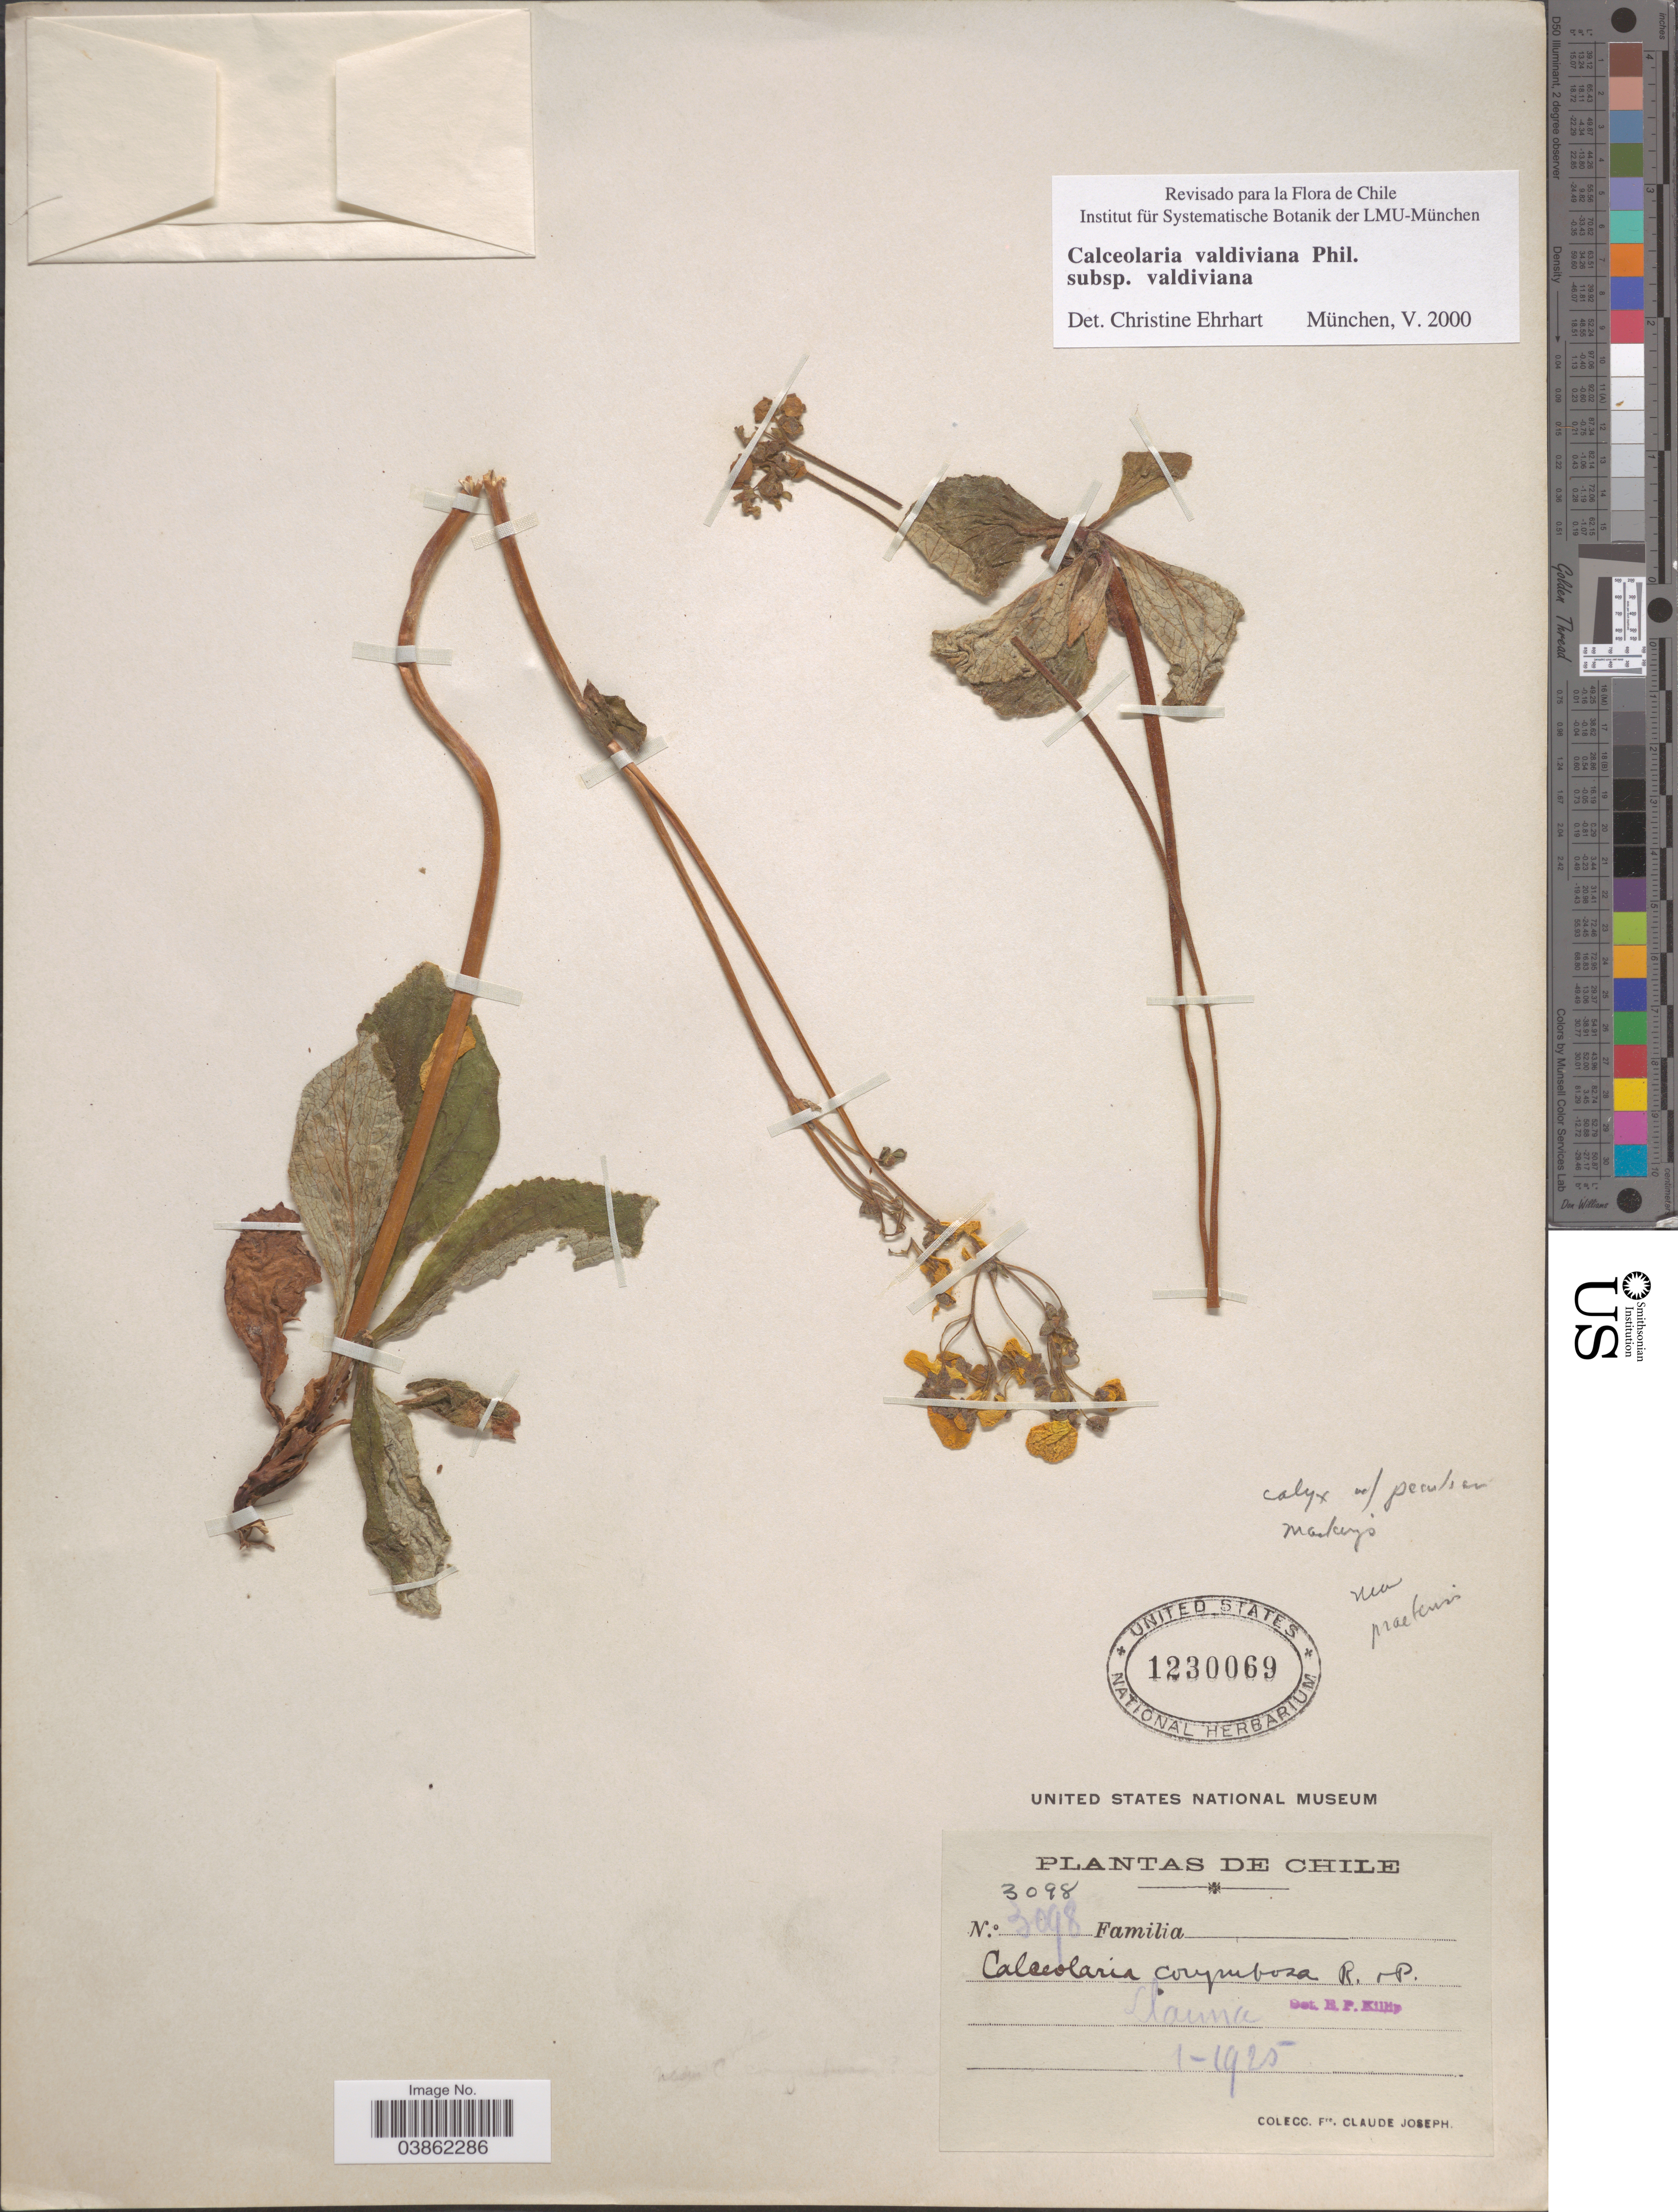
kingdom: Plantae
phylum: Tracheophyta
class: Magnoliopsida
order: Lamiales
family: Calceolariaceae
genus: Calceolaria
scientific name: Calceolaria valdiviana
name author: Phil.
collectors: Bro. Claude-Joseph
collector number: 3098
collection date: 1925-01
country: Chile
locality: Llaima.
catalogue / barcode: US 1230069